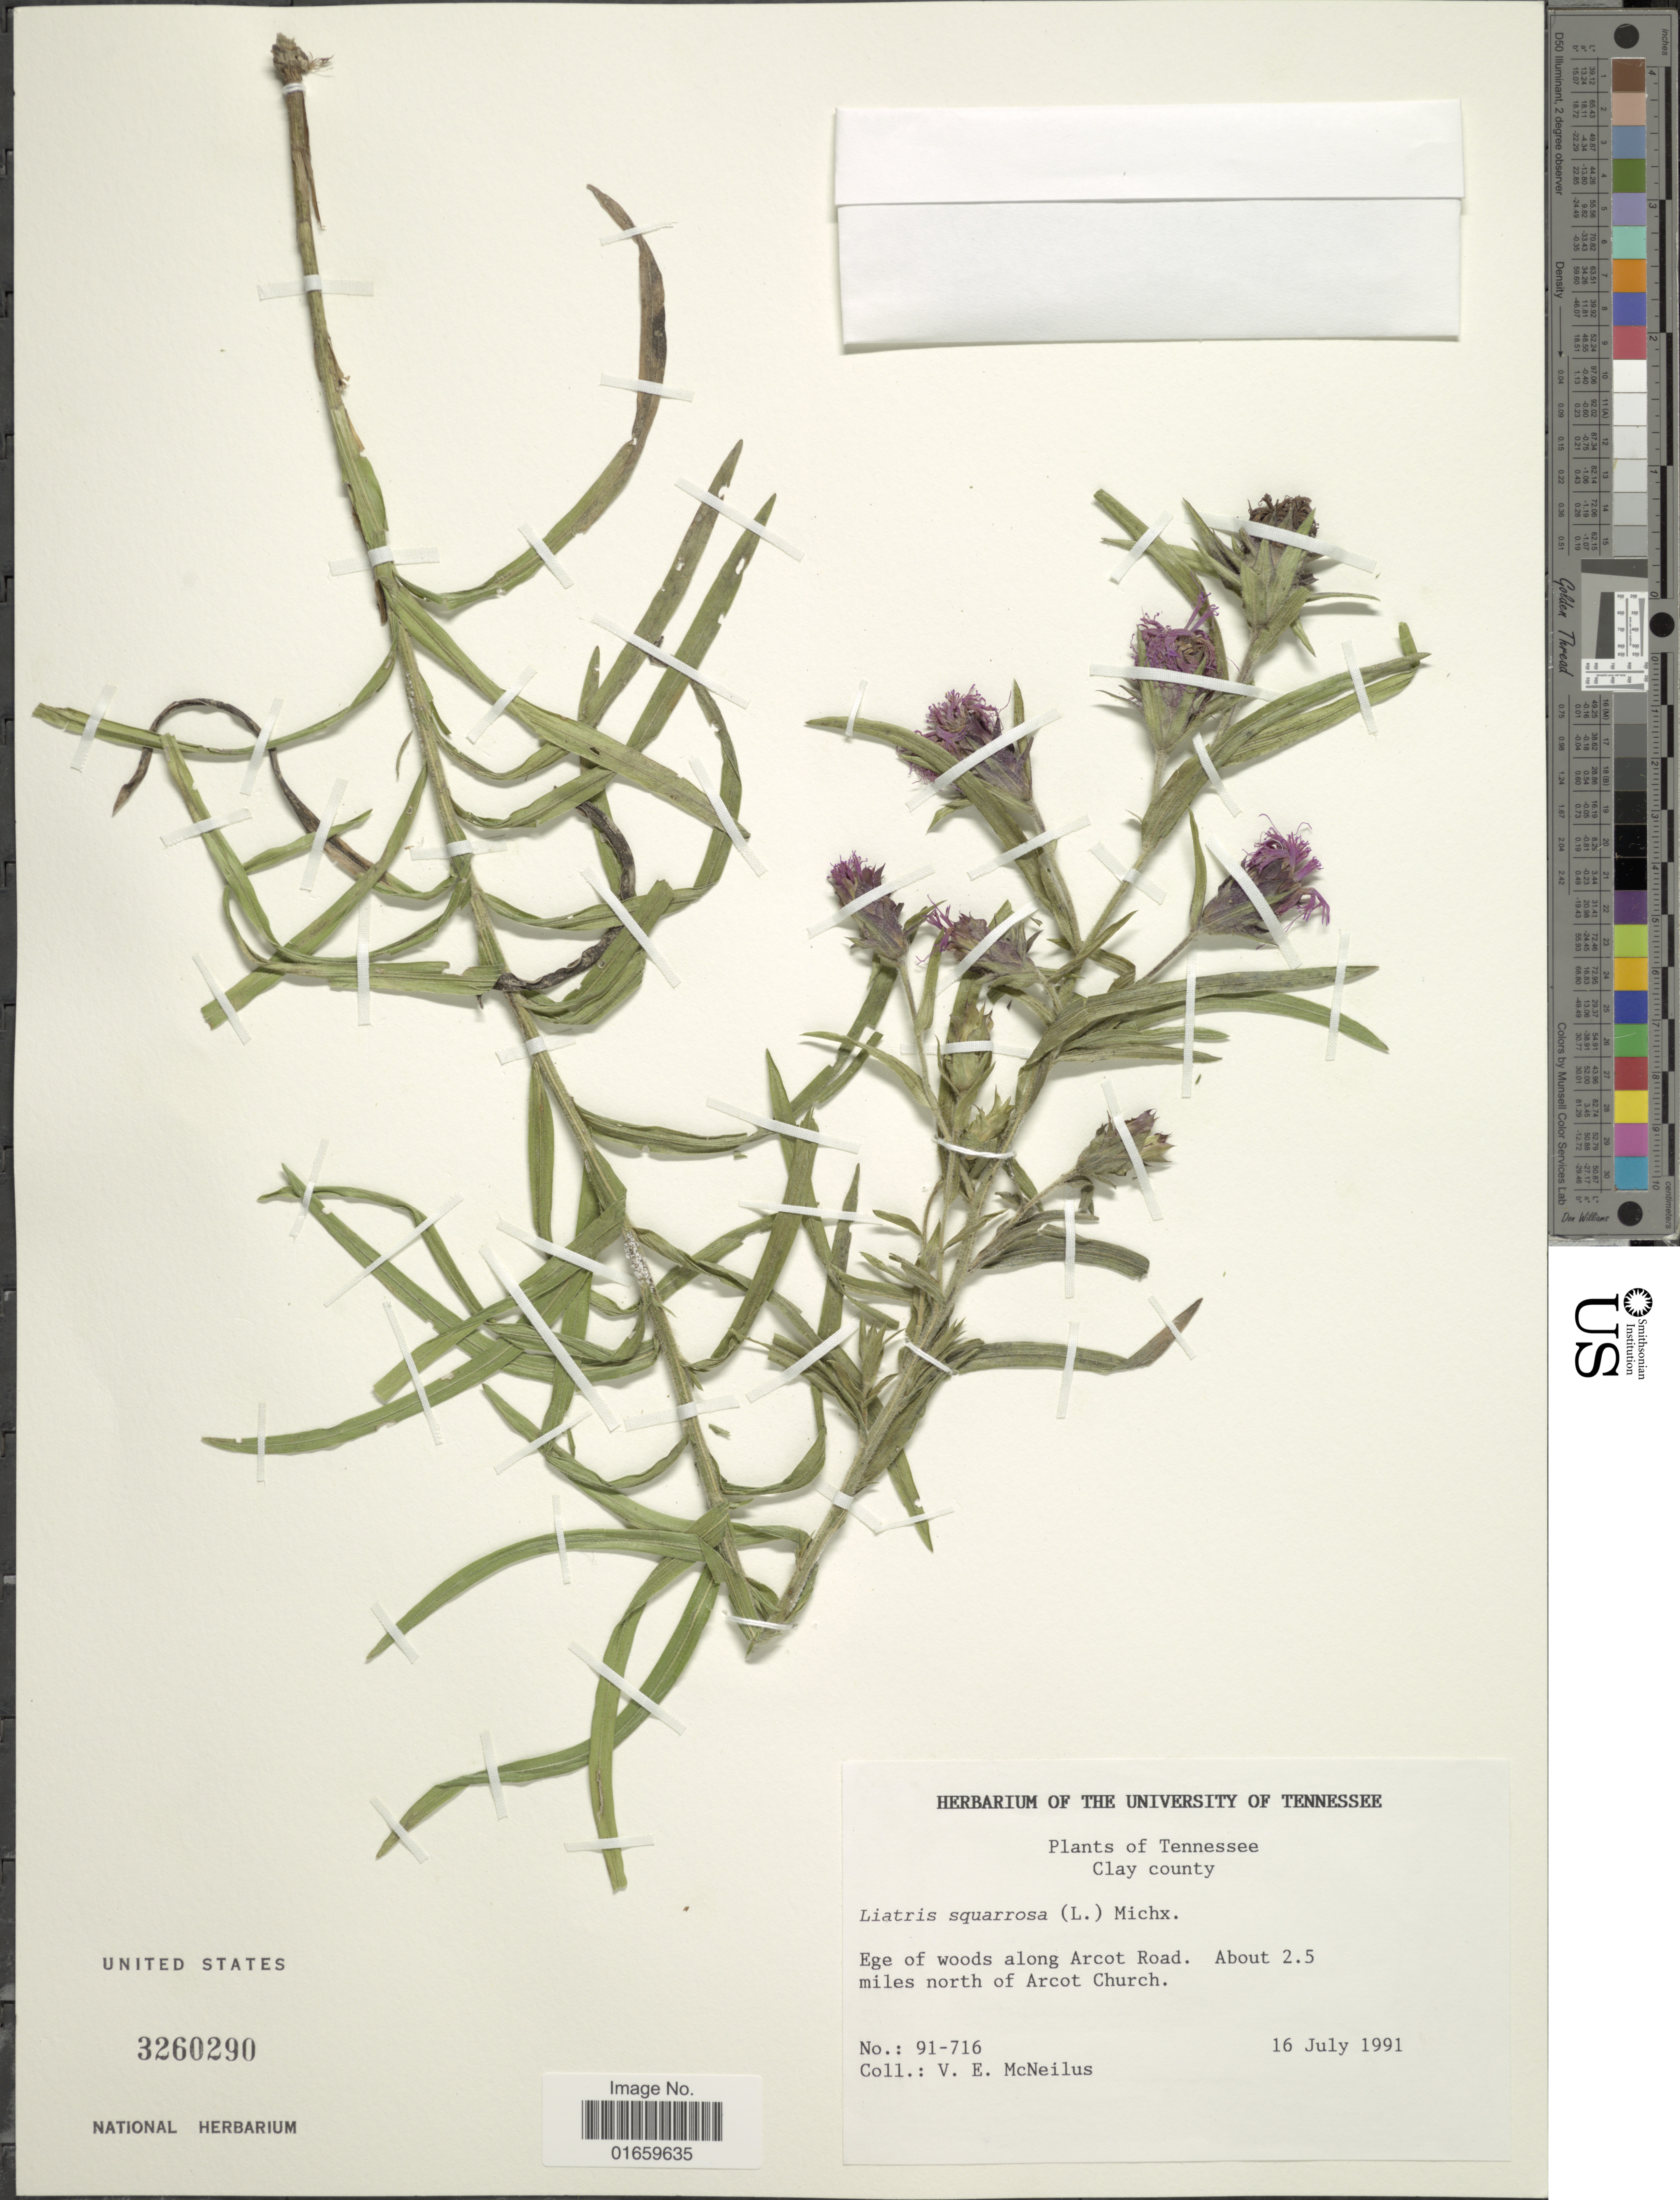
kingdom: Plantae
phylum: Tracheophyta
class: Magnoliopsida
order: Asterales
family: Asteraceae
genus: Liatris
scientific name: Liatris squarrosa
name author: (L.) Michx.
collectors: V. Mcneilus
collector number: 91-716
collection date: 1991-07-16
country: United States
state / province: Tennessee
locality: Clay County, about 2.5 miles north of Arcot Church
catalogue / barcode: US 3260290